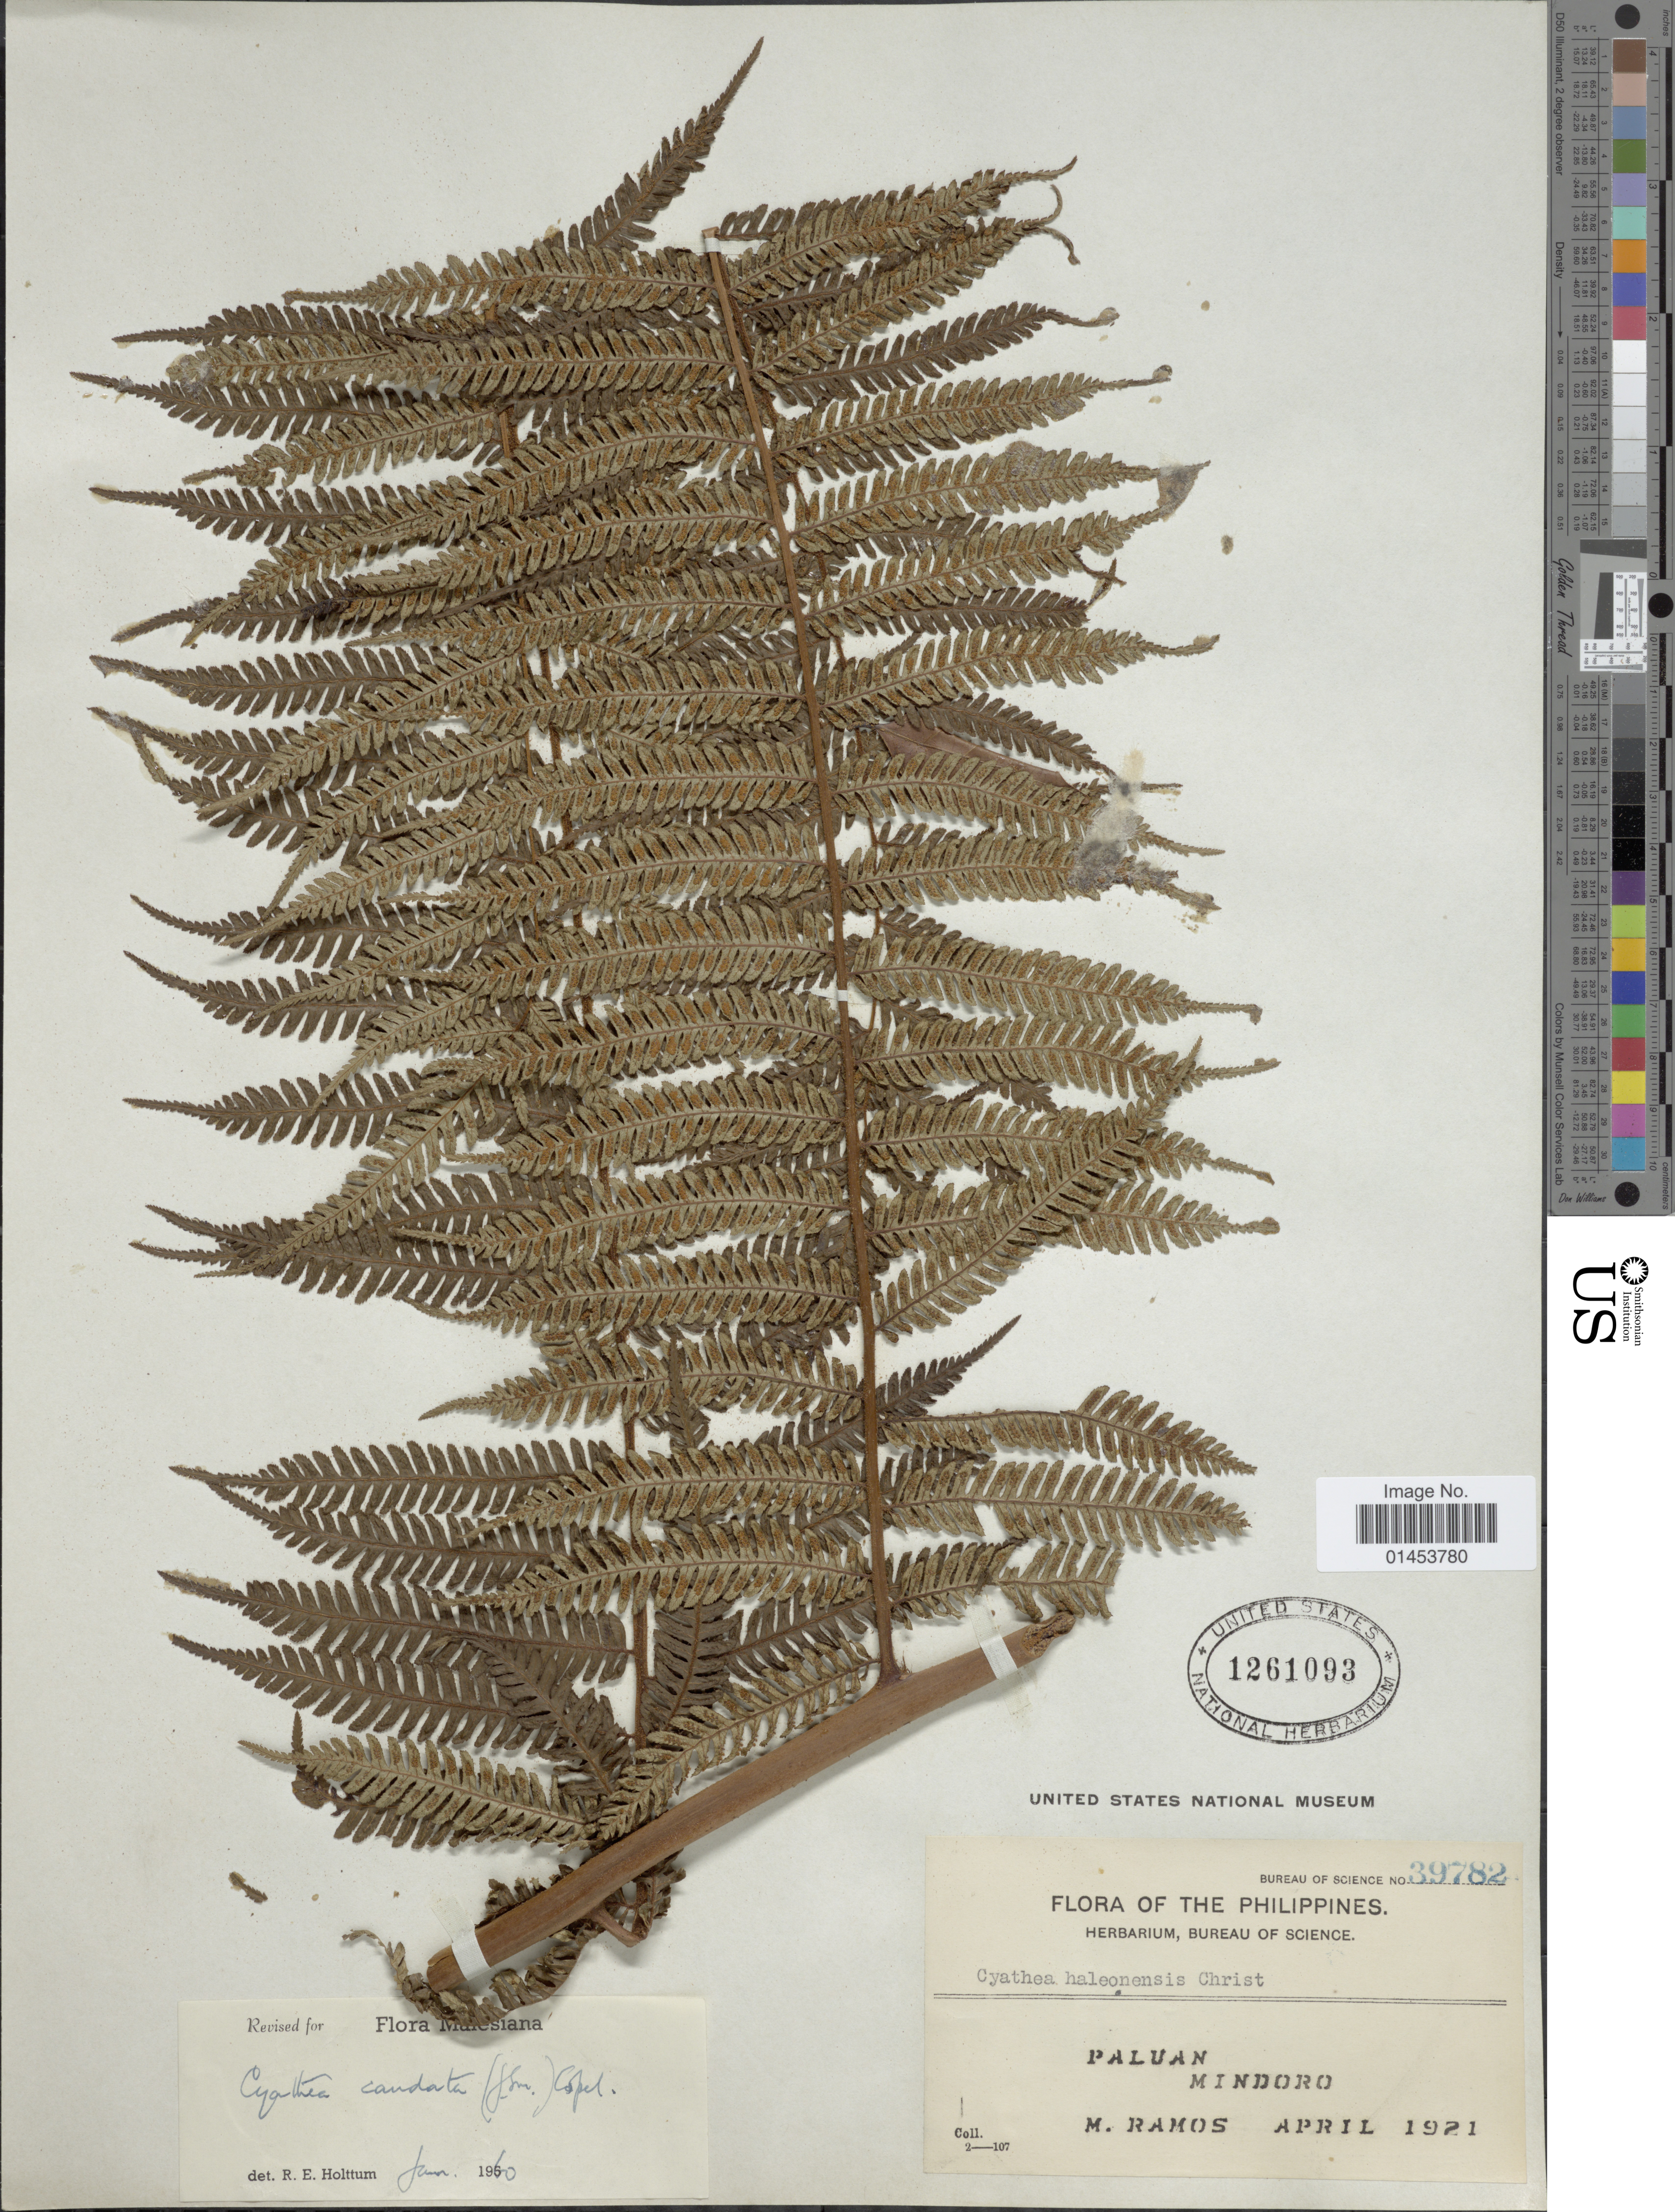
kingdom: Plantae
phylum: Tracheophyta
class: Polypodiopsida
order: Cyatheales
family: Cyatheaceae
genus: Cyathea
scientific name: Cyathea caudata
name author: (Hook.) Copel.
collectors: M. Ramos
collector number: Bureau of Science 39782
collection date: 1921-04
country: Philippines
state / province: Mimaropa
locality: Paluan, Mindoro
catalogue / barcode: US 1261093